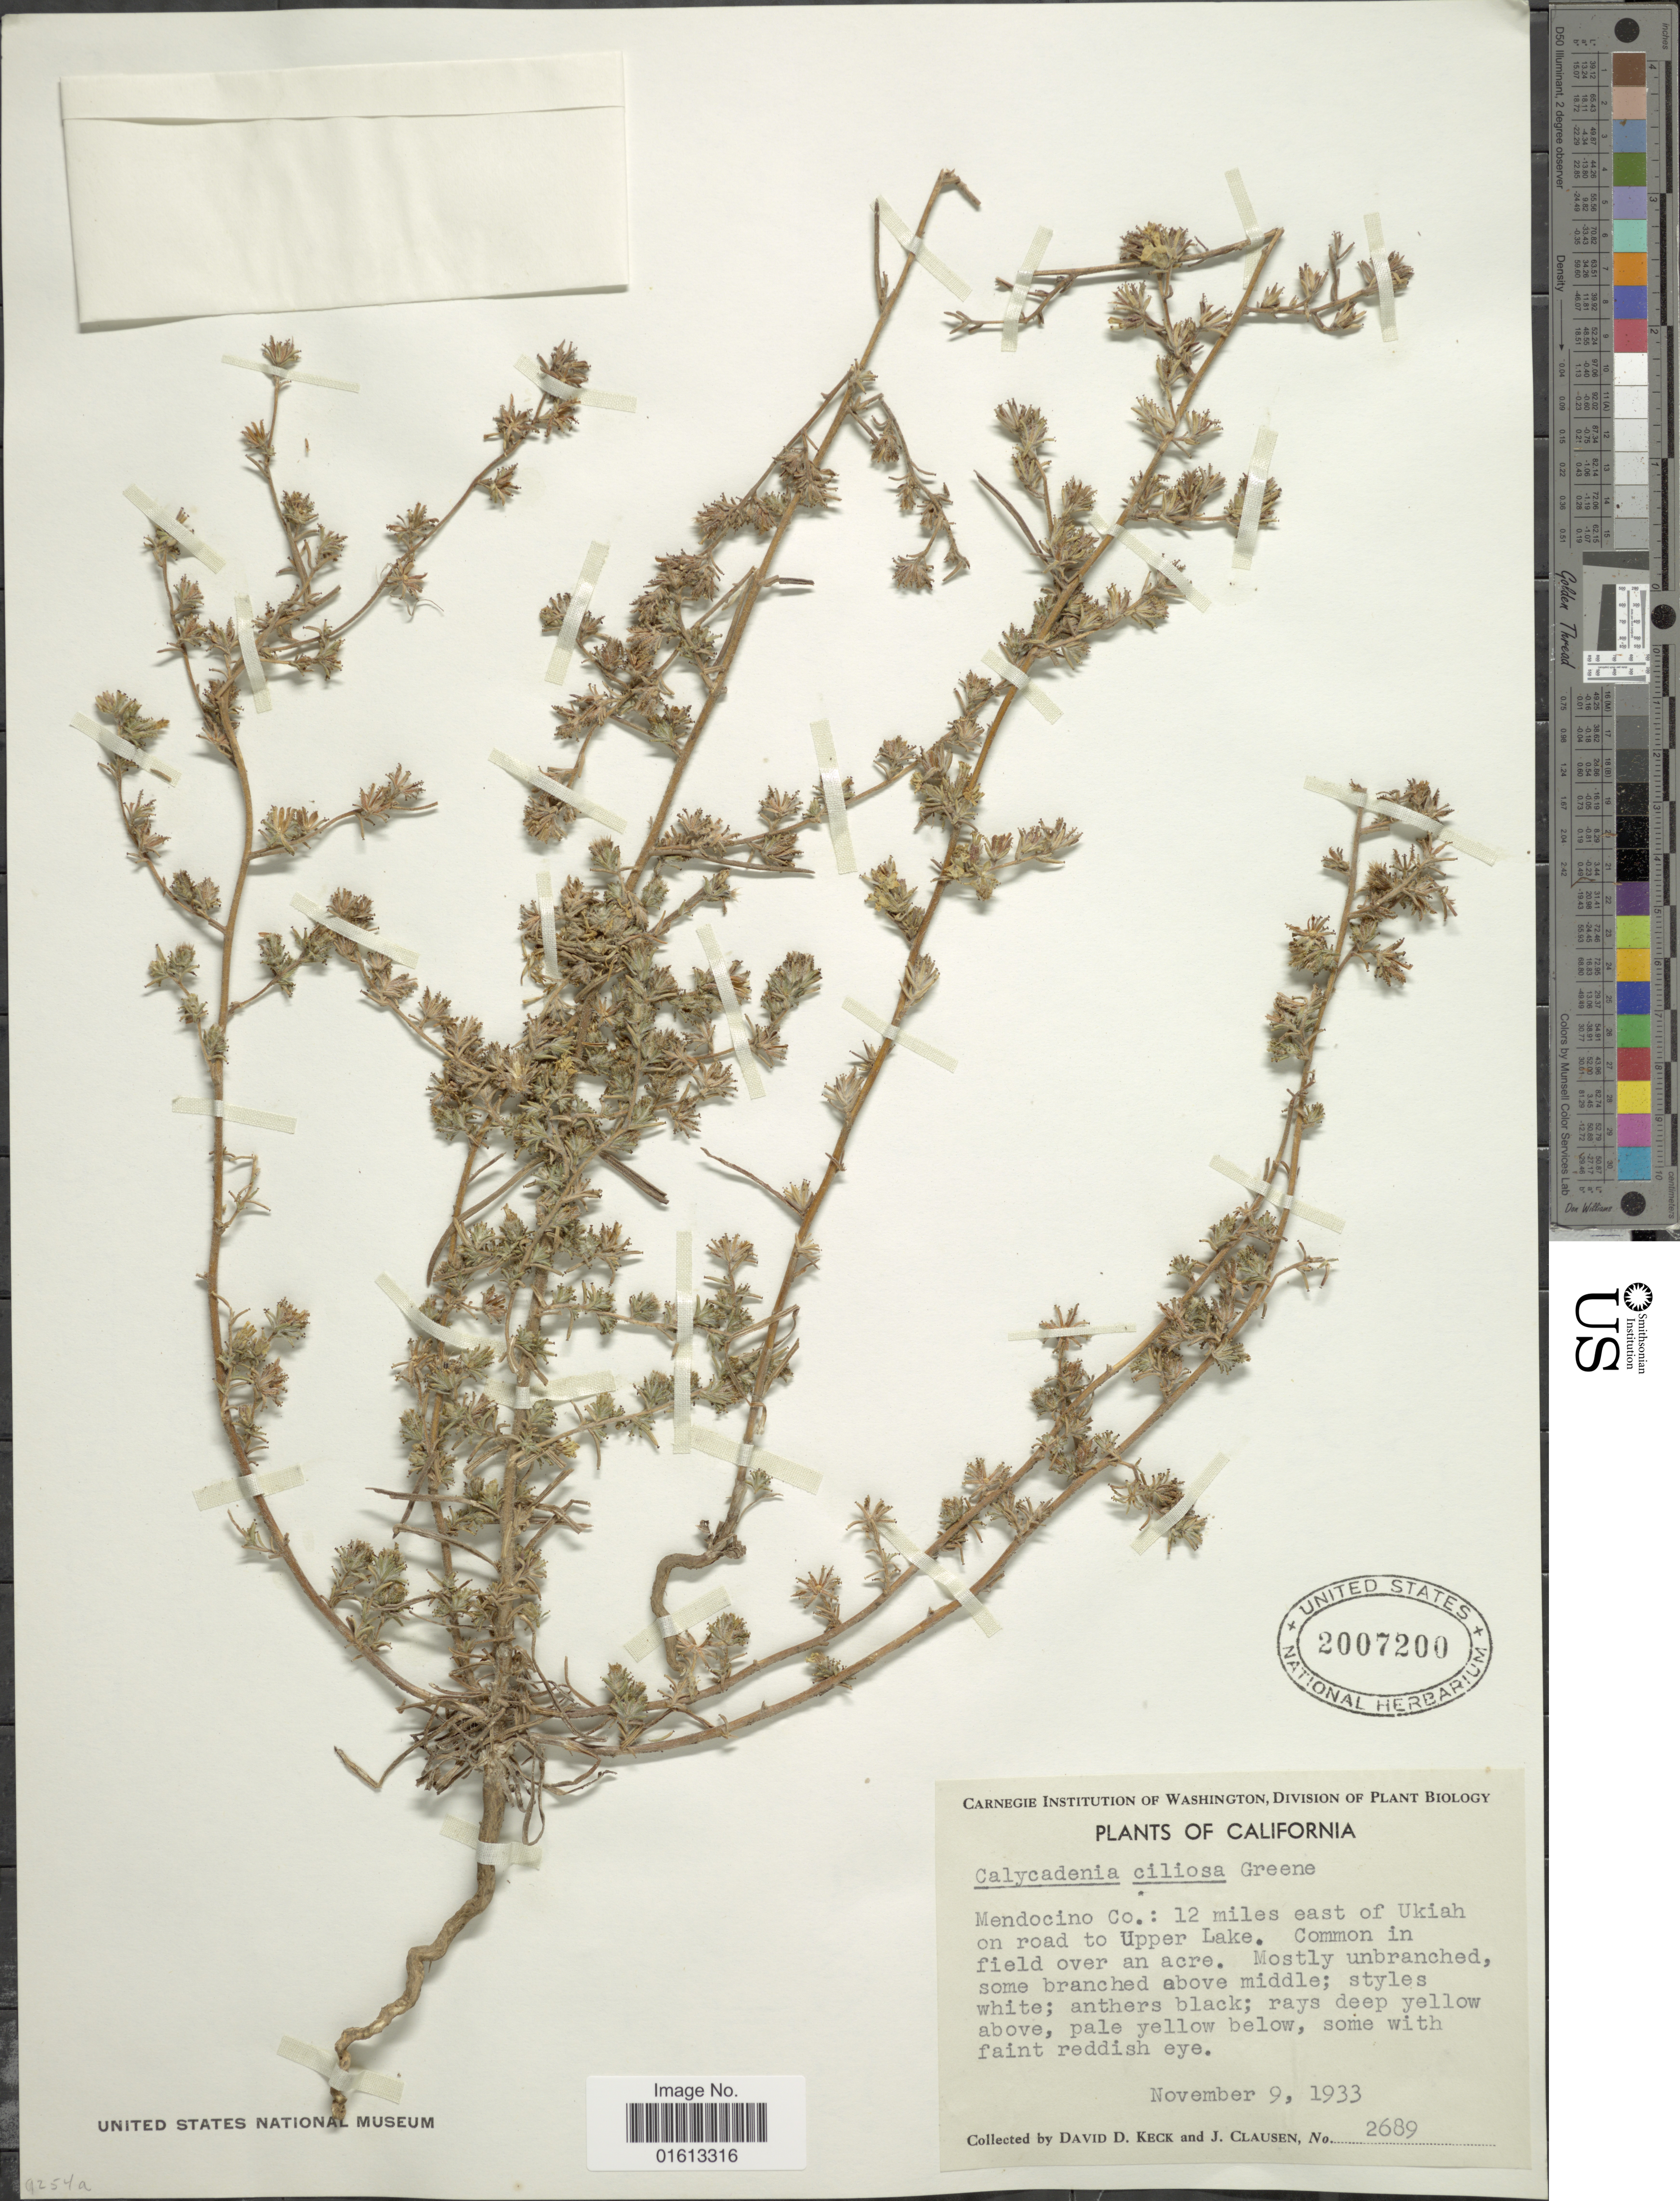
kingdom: Plantae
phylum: Tracheophyta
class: Magnoliopsida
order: Asterales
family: Asteraceae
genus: Calycadenia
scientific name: Calycadenia ciliosa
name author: Greene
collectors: D. D. Keck & J. Clausen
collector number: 2689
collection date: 1933-11-09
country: United States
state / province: California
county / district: Mendocino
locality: Mendocino Co.: 12 miles east of Ukiah on road to Upper Lake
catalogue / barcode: US 2007200